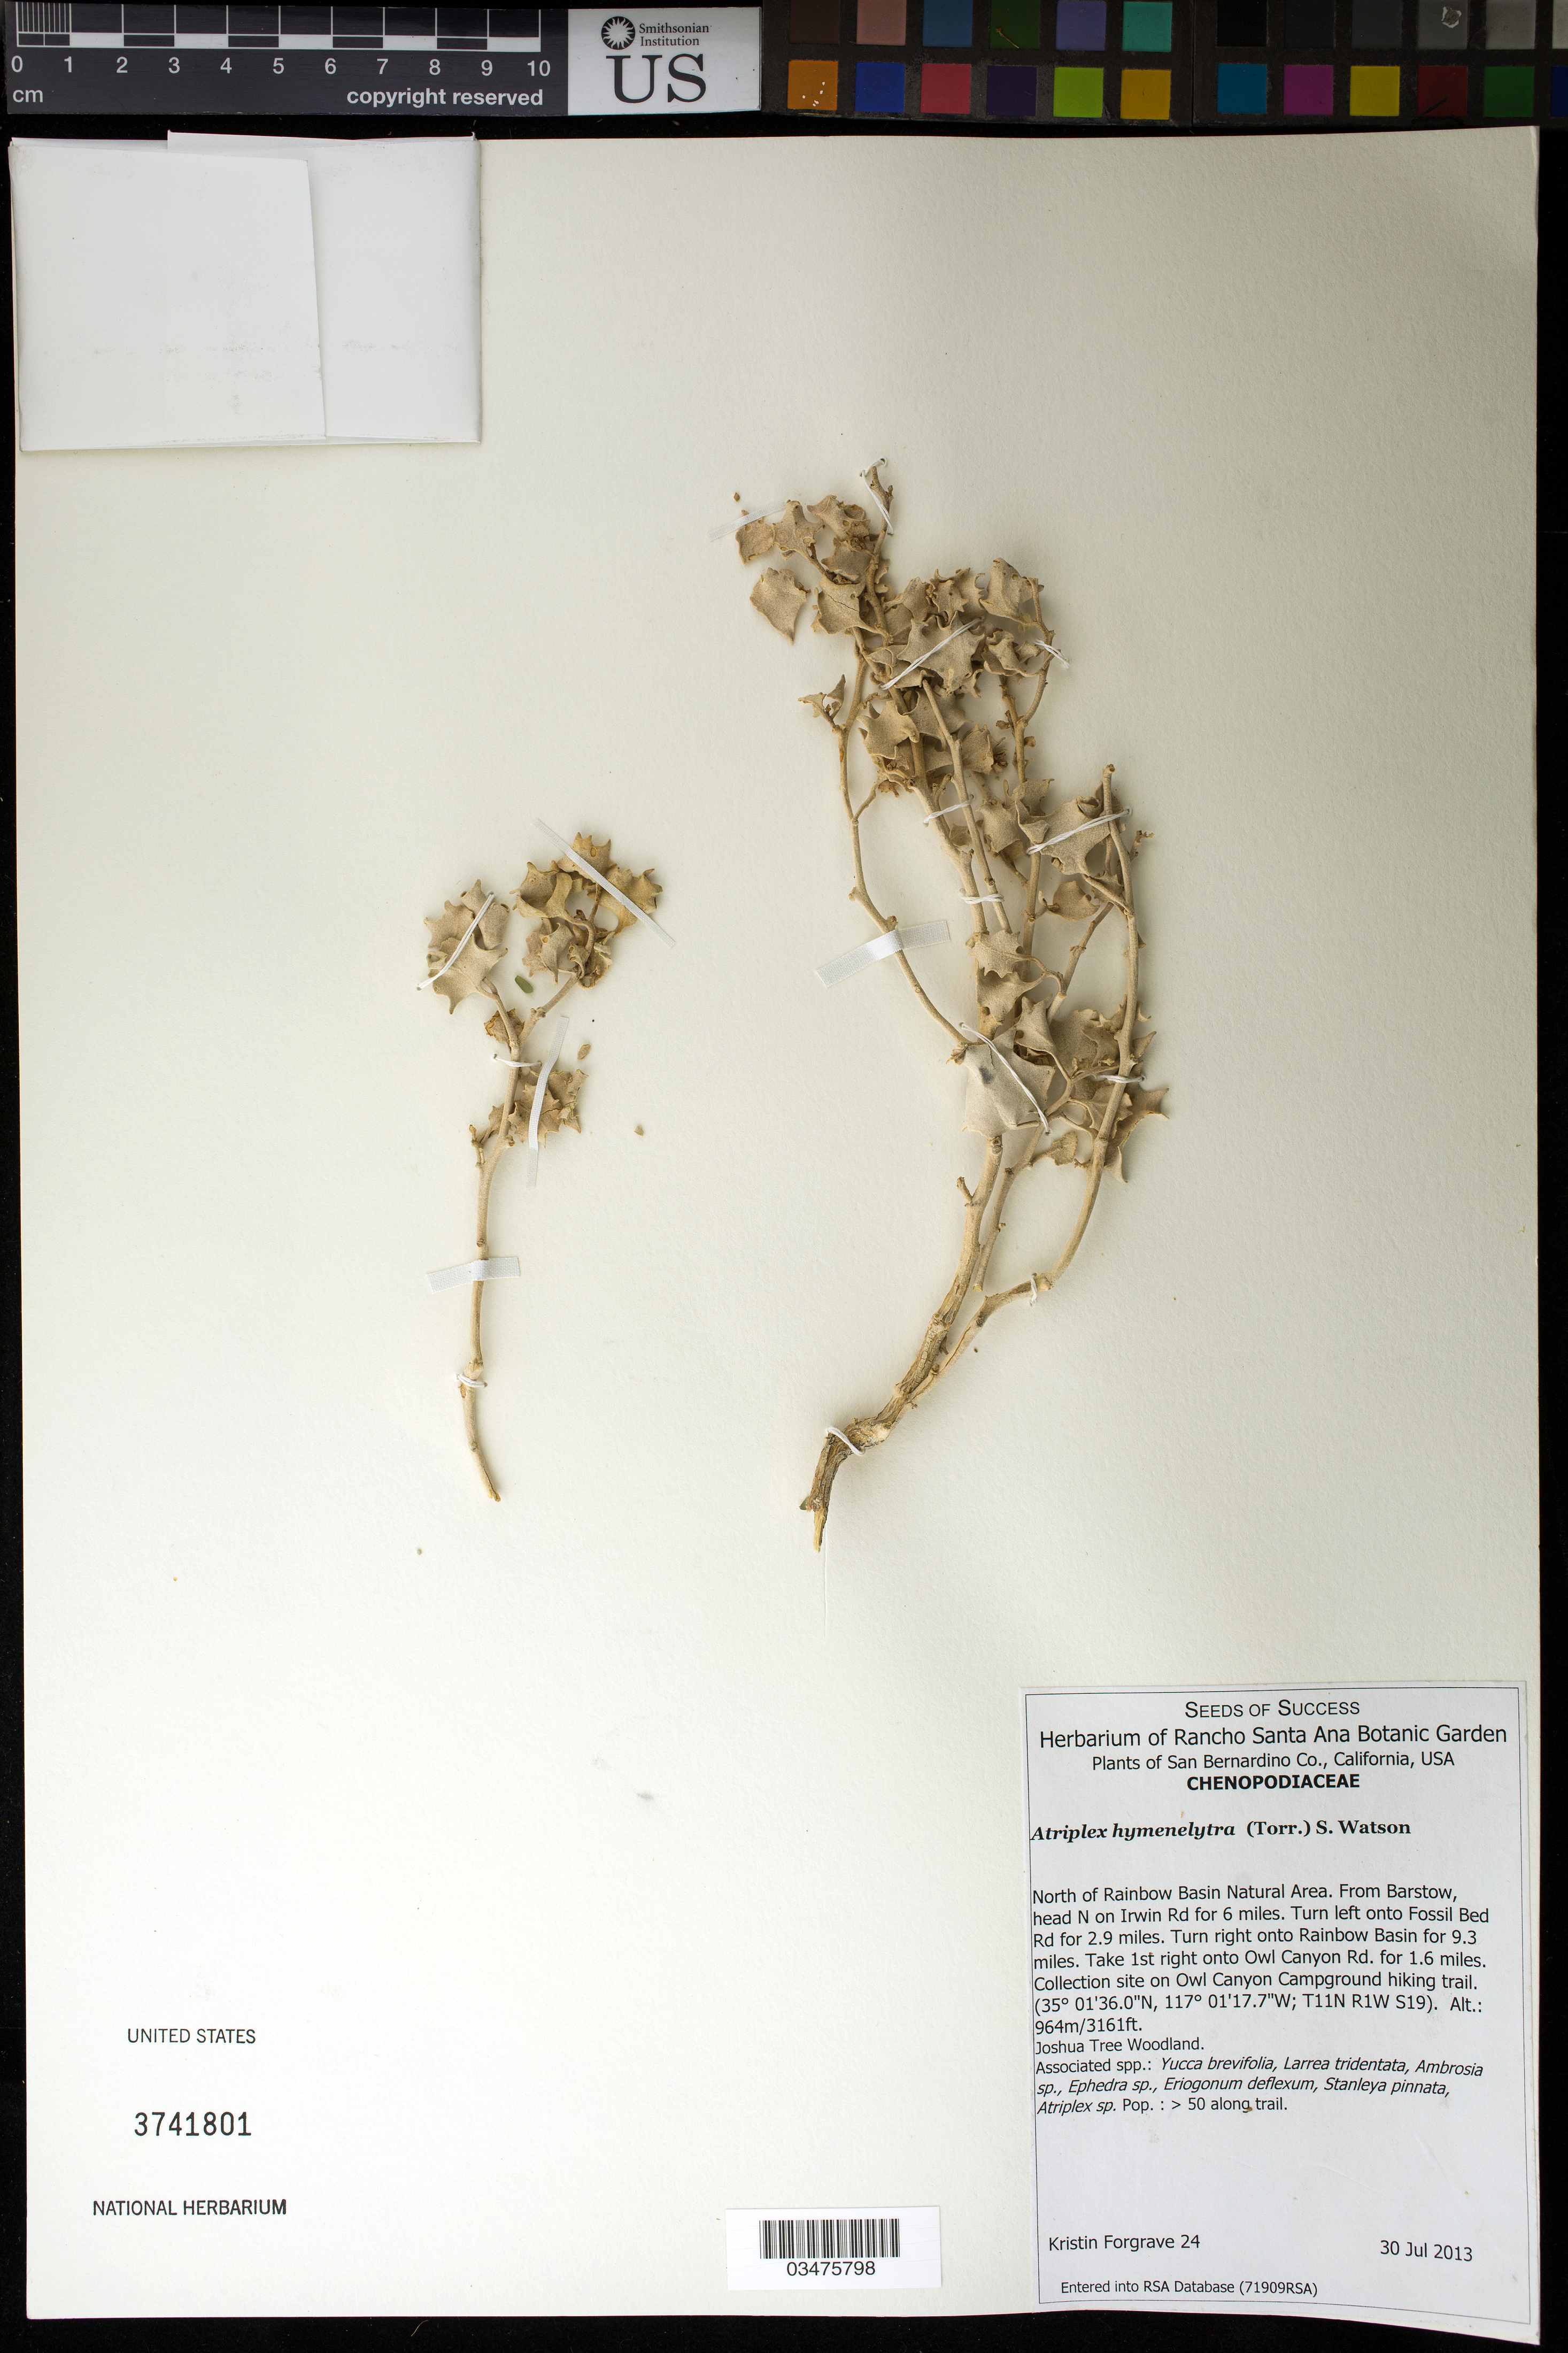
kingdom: Plantae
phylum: Tracheophyta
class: Magnoliopsida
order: Caryophyllales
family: Amaranthaceae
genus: Atriplex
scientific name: Atriplex hymenelytra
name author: (Torr.) S. Watson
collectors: K. Forgrave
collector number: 24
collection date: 2013-07-30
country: United States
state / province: California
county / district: San Bernardino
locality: N of Rainbow Basin Natural Area, Owl Canyon Campground hiking trail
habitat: Johua Tree Woodland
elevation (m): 964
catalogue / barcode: US 3741801